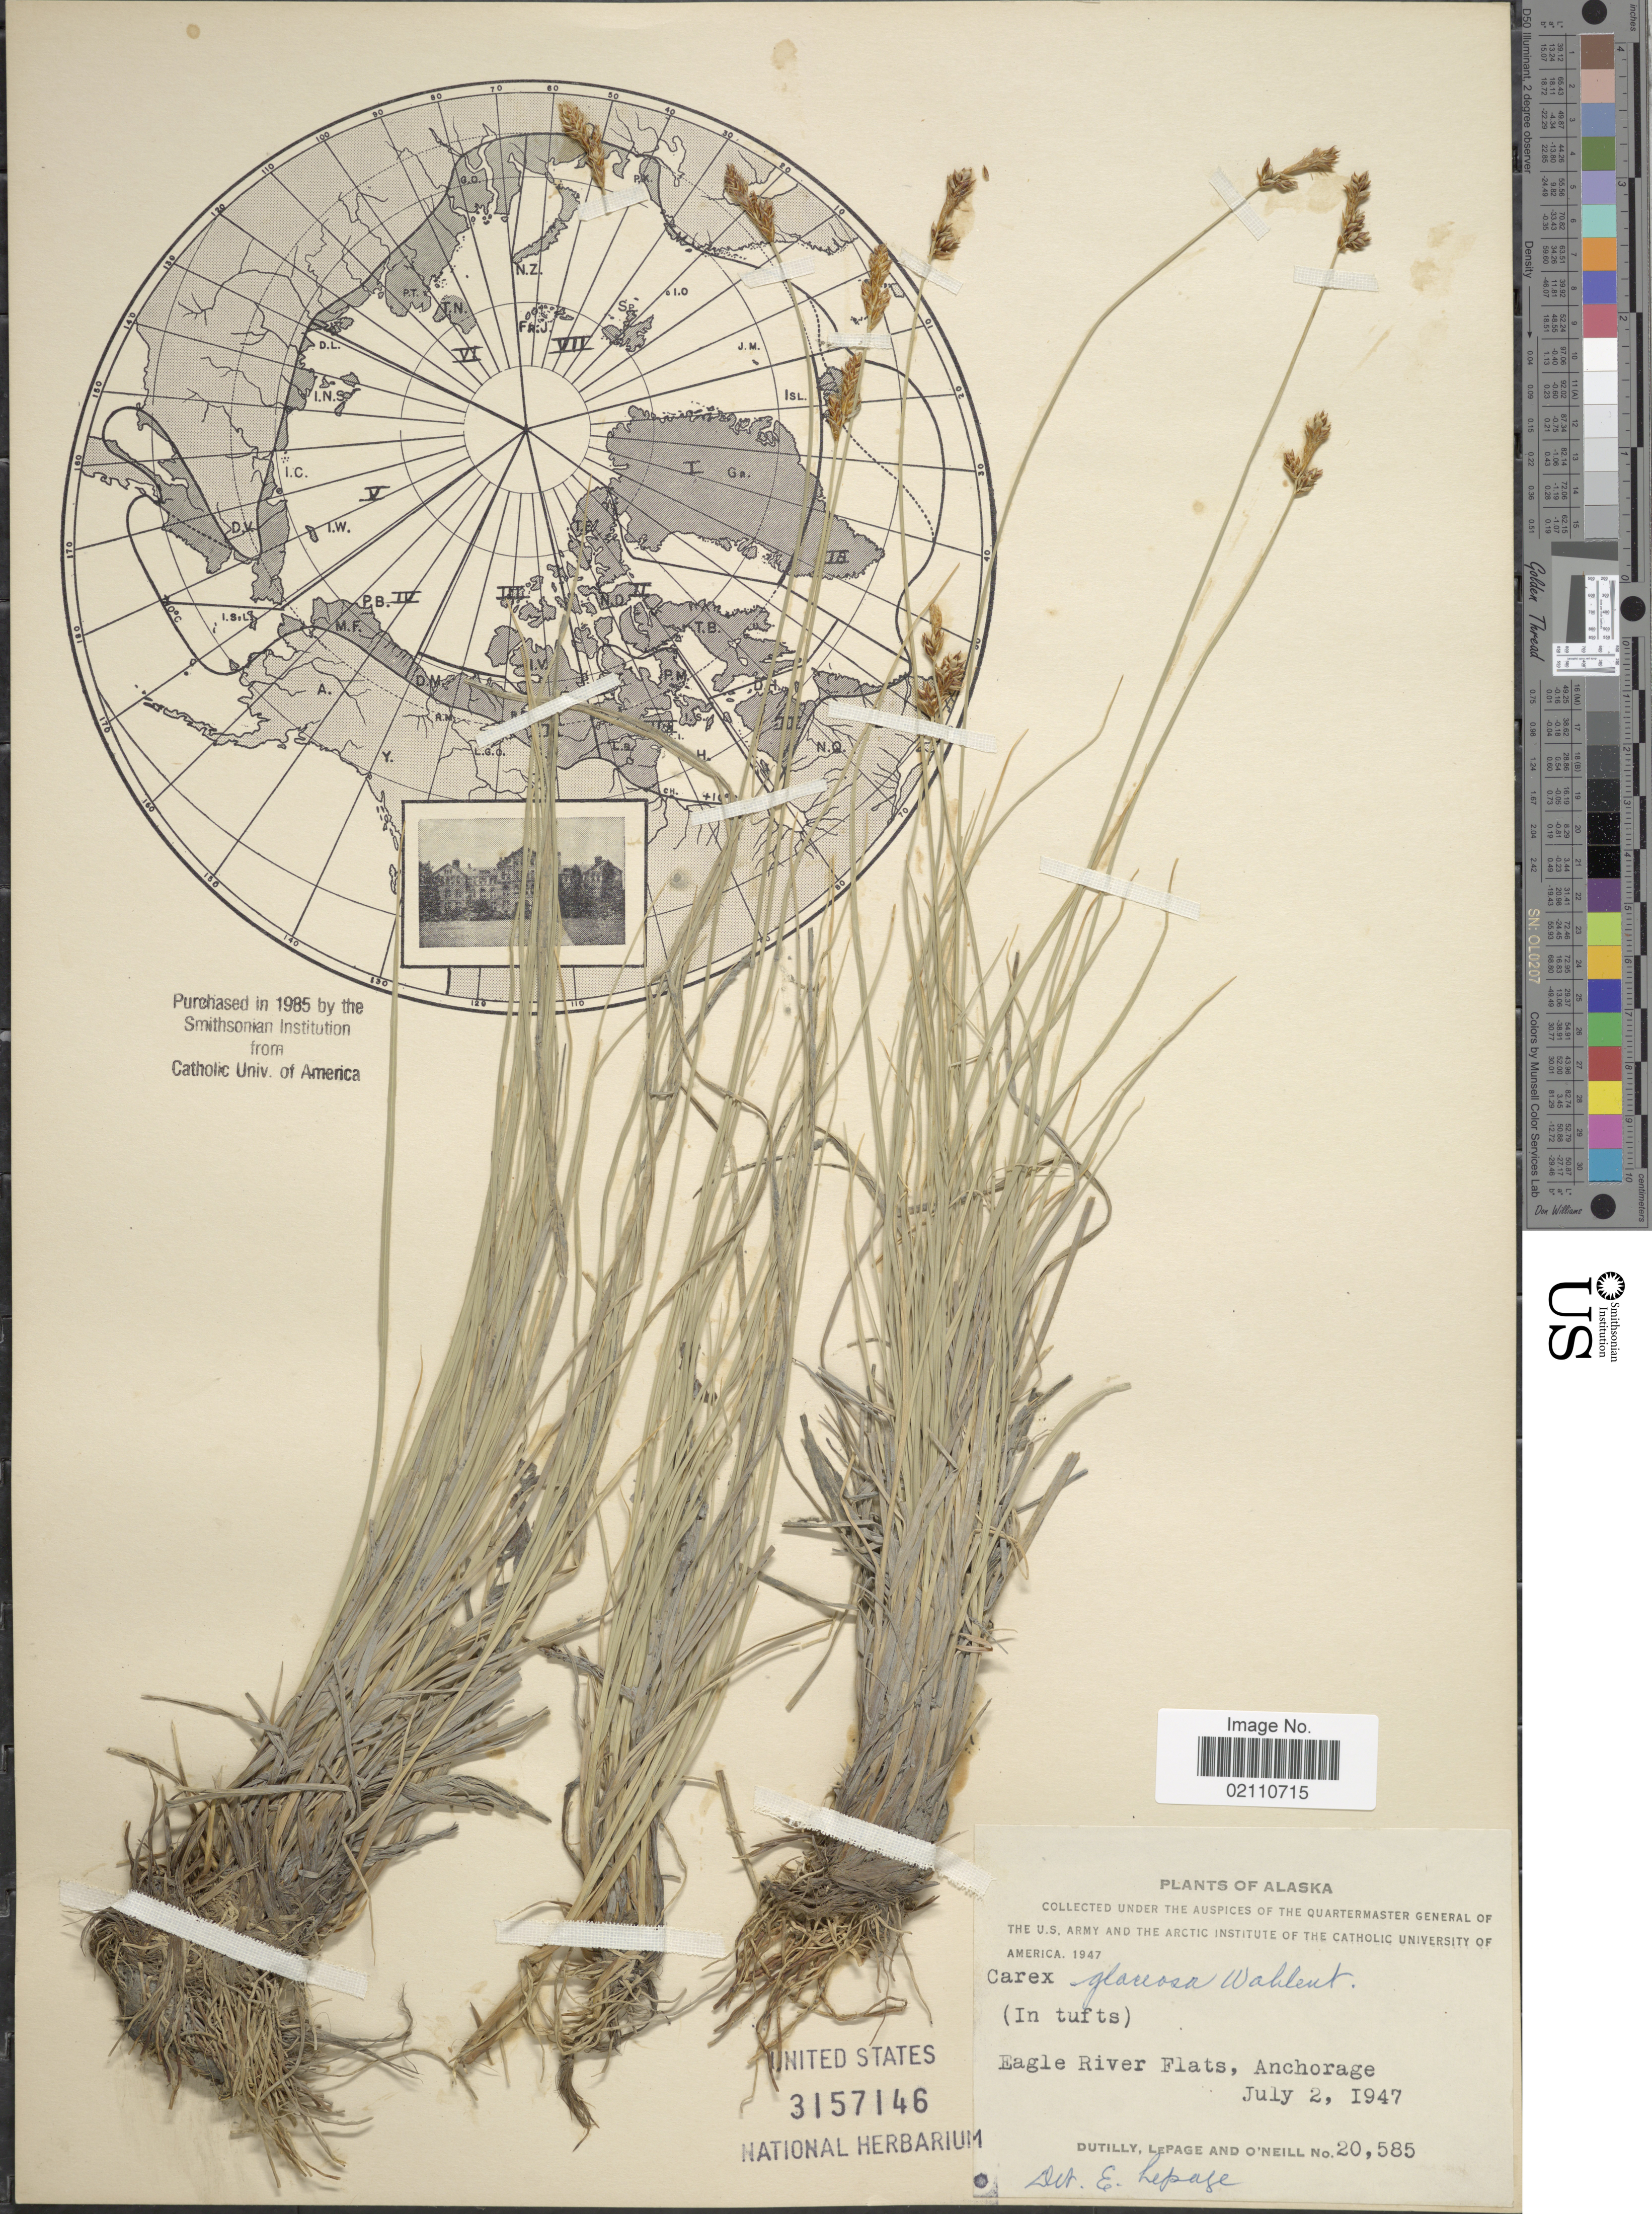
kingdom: Plantae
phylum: Tracheophyta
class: Liliopsida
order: Poales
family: Cyperaceae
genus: Carex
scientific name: Carex glareosa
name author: Schkuhr ex Wahlenb.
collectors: -. Dutilly, -. LePage & -. O'Neill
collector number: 20585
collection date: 1947-07-02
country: United States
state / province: Alaska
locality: Eagle River Flats, Anchorage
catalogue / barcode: US 3157146